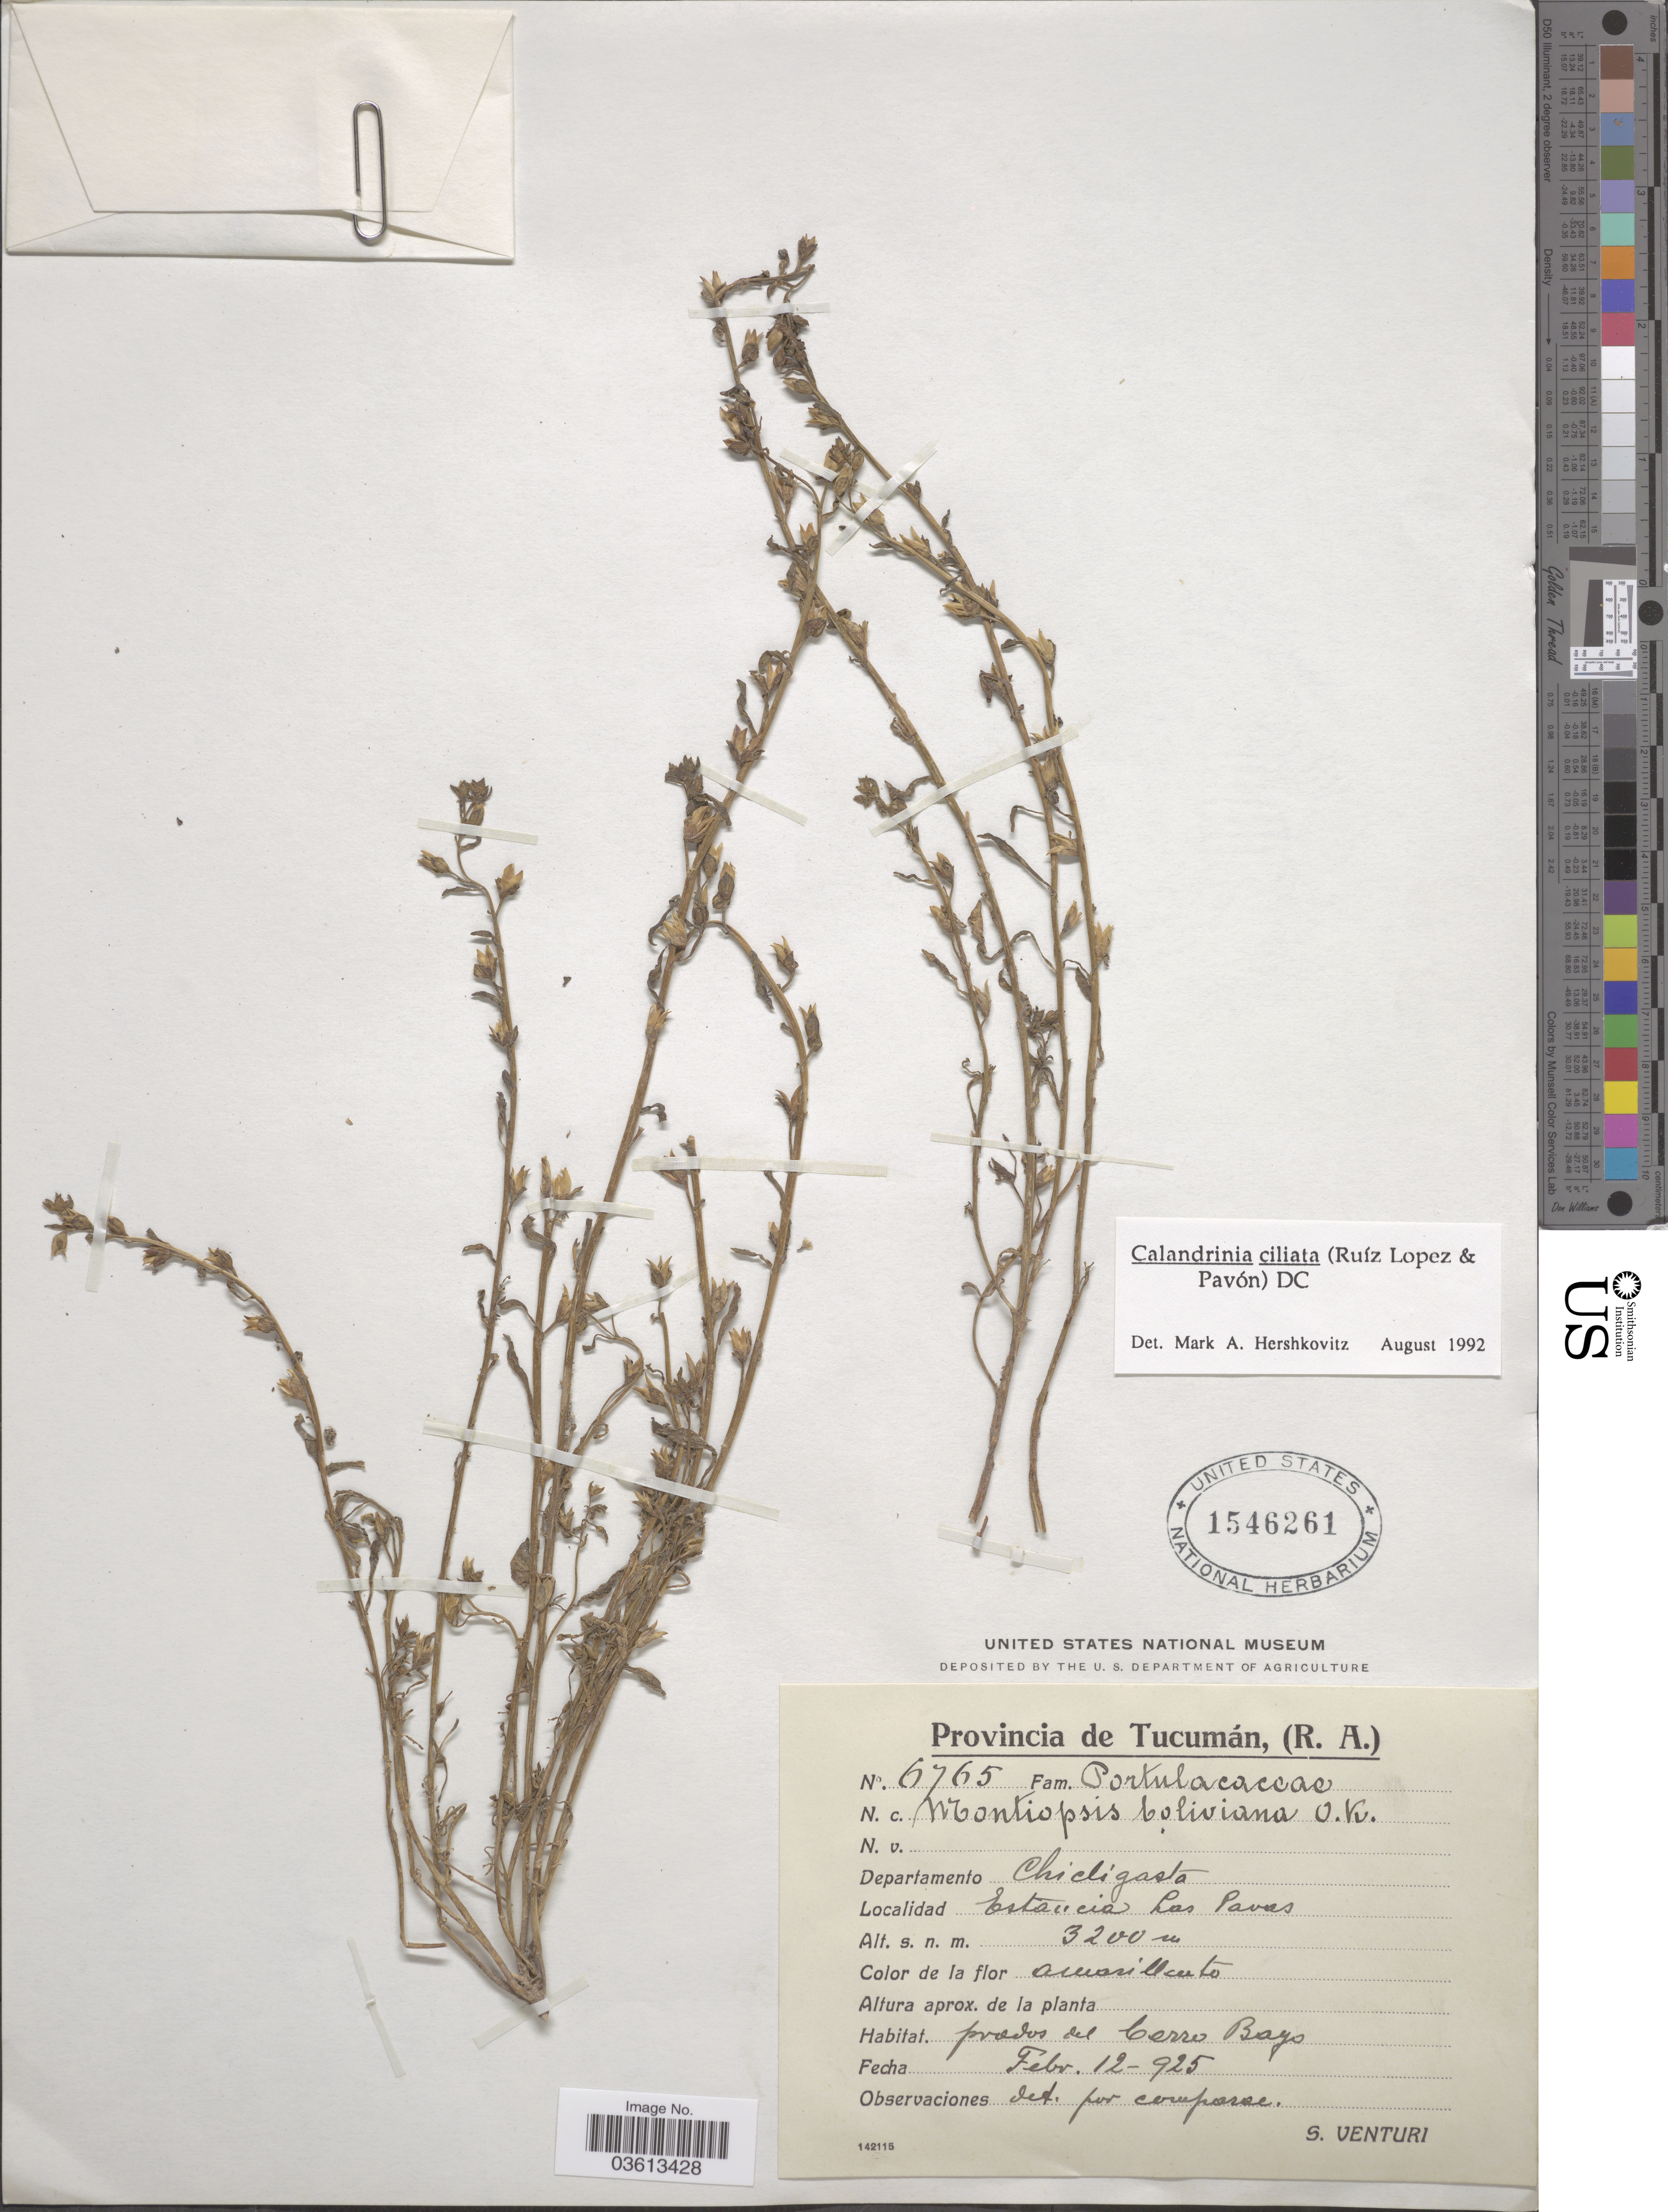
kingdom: Plantae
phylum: Tracheophyta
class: Magnoliopsida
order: Caryophyllales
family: Montiaceae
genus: Calandrinia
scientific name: Calandrinia ciliata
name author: (Ruiz & Pav.) DC.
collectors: S. Venturi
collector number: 6765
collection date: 1925-02-12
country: Argentina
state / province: Tucuman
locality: Departamento Chicligasta. Estancia Las Pavas.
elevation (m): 3200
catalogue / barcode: US 1546261